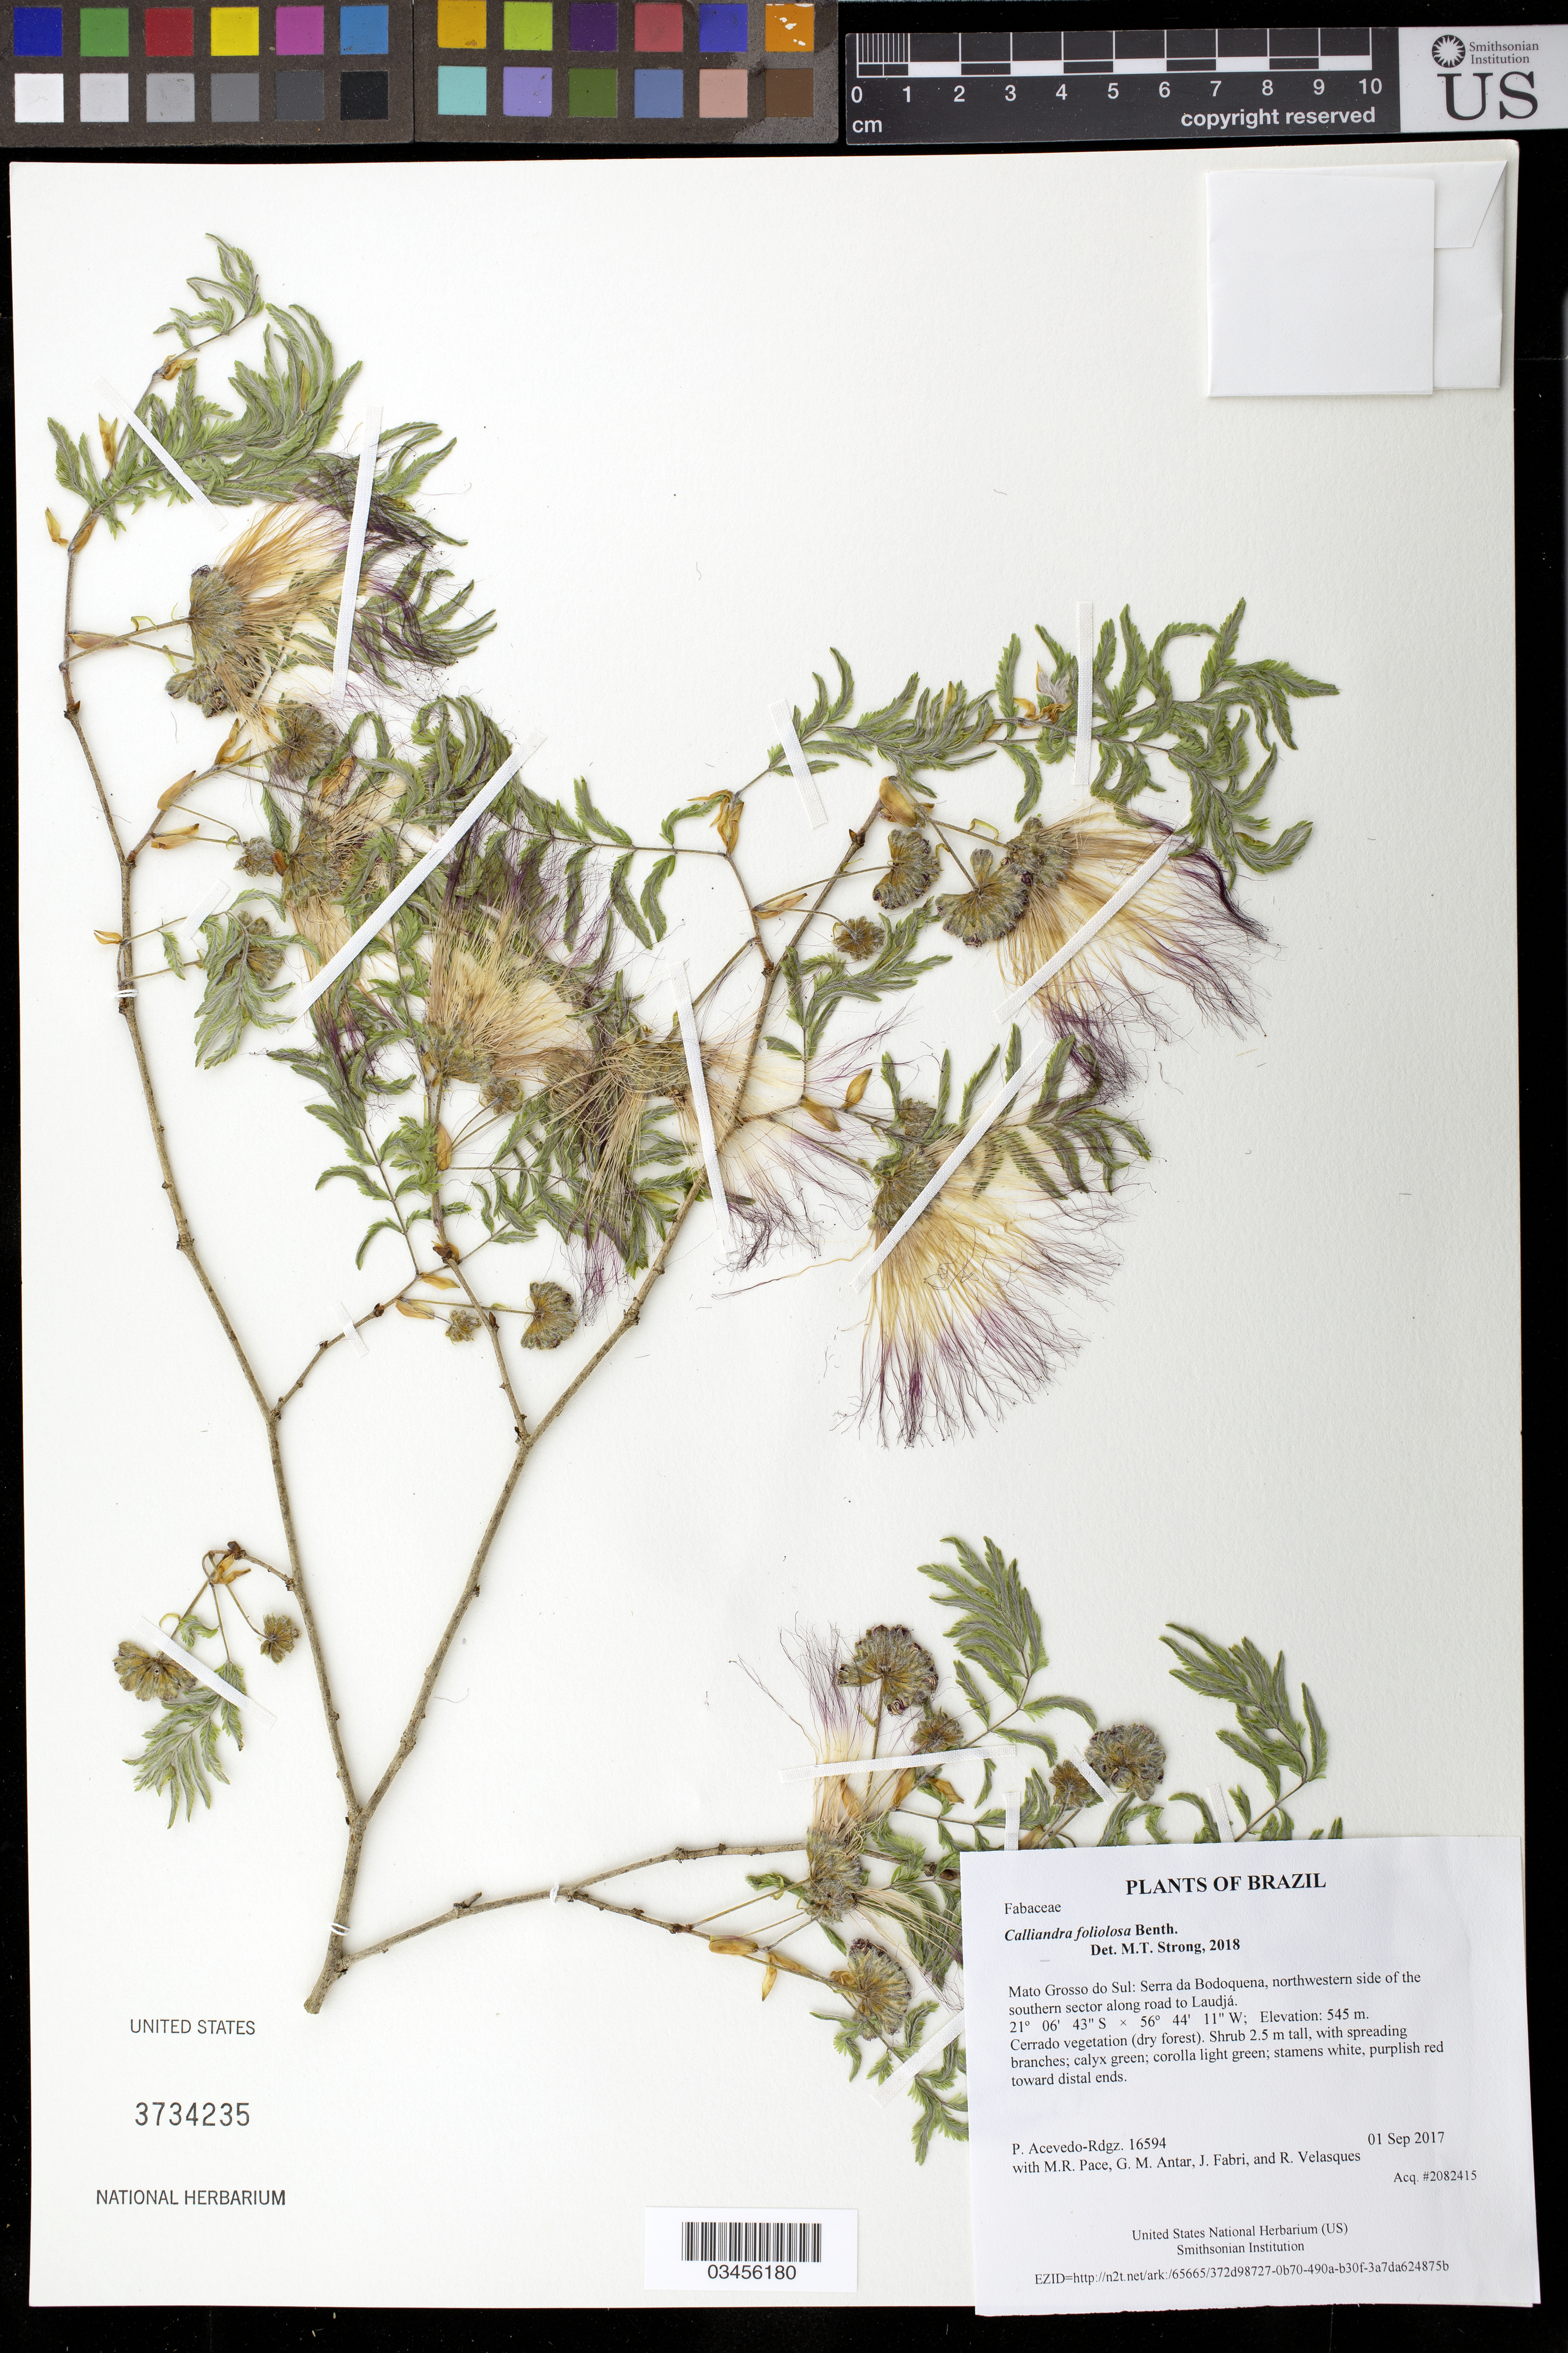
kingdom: Plantae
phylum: Tracheophyta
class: Magnoliopsida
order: Fabales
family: Fabaceae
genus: Calliandra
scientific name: Calliandra foliolosa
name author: Benth.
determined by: Strong, Mark T., (BOT), Smithsonian Institution - National Museum of Natural History (UNITED STATES)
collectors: P. Acevedo-Rodr., M. R. Pace, G. M. Antar, J. Fabri & R. Velasques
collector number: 16594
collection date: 2017-09-01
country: Brazil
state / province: Mato Grosso do Sul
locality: Serra da Bodoquena, northwestern side of the southern sector along road to Laudjá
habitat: Cerrado vegetation (dry forest)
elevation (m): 545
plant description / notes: US, NY, MO, K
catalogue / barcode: US 3734235